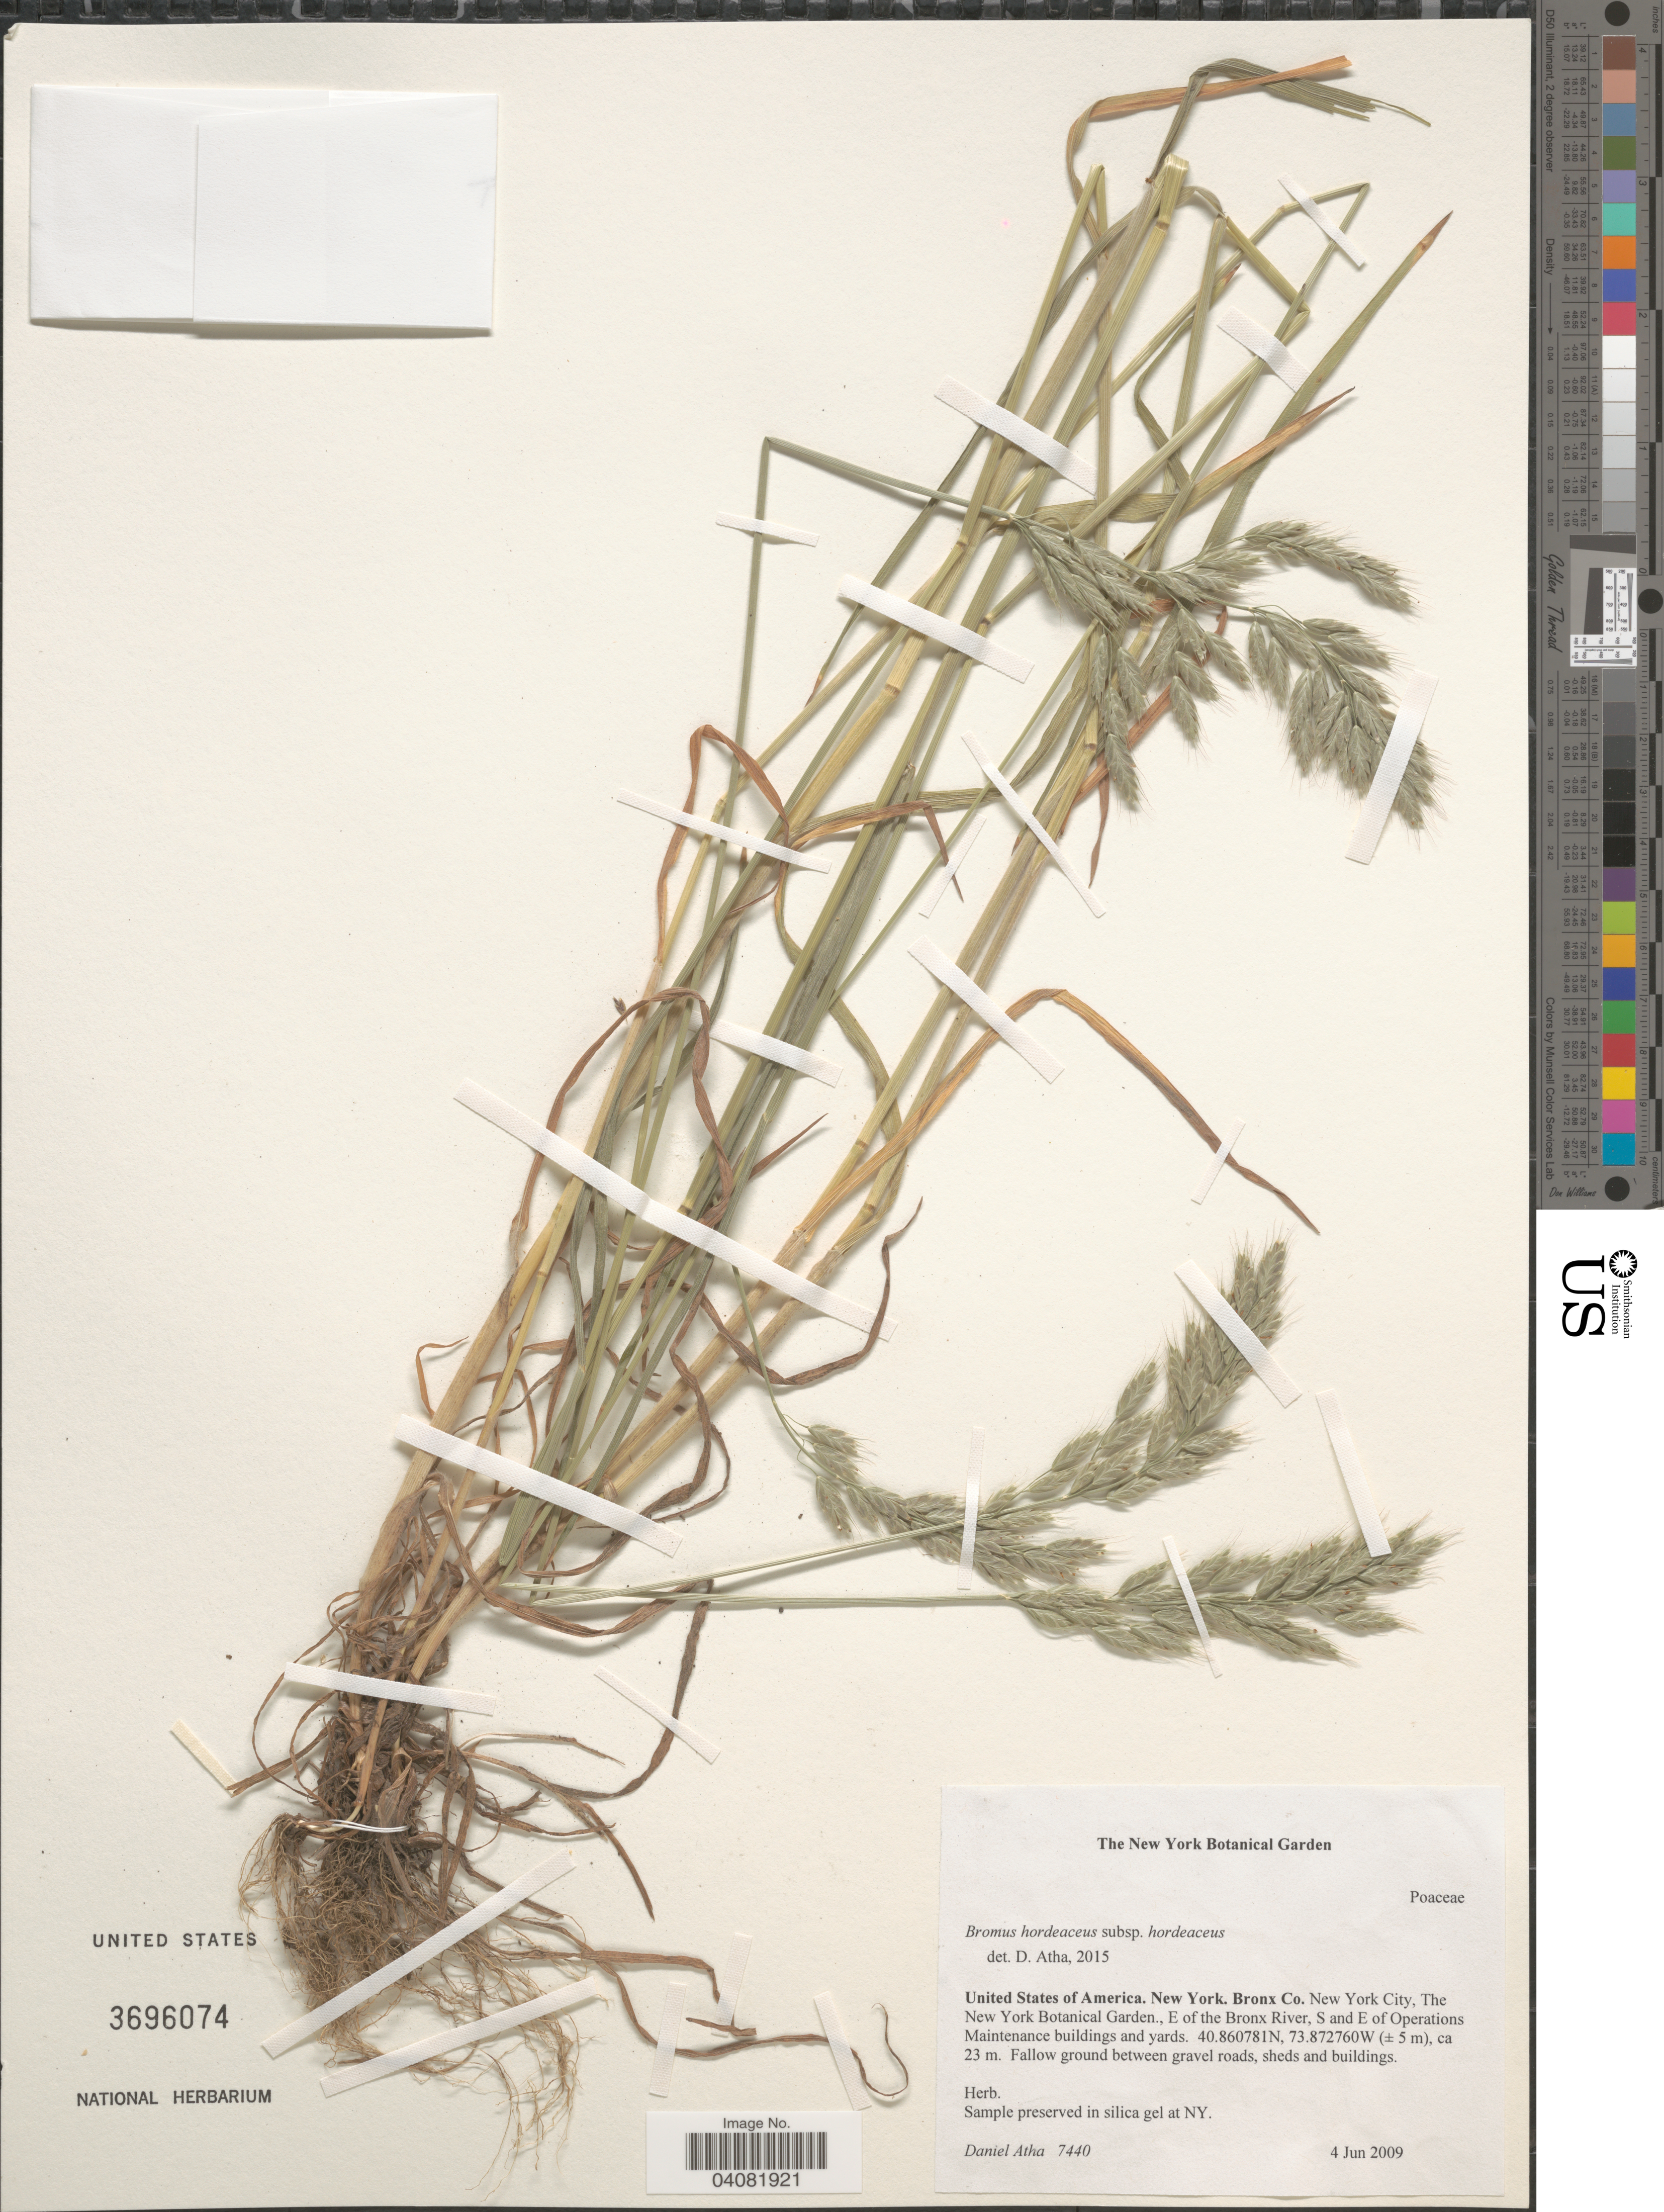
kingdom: Plantae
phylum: Tracheophyta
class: Liliopsida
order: Poales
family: Poaceae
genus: Bromus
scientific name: Bromus hordeaceus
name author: L.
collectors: D. Atha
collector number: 7440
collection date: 2009-06-04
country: United States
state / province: New York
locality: Bronx Co. New York City, The New York Botanical Garden., E of the Bronx River, S and E of Operations Maintenance buildings and yards. (± 5 m).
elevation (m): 23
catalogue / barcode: US 3696074